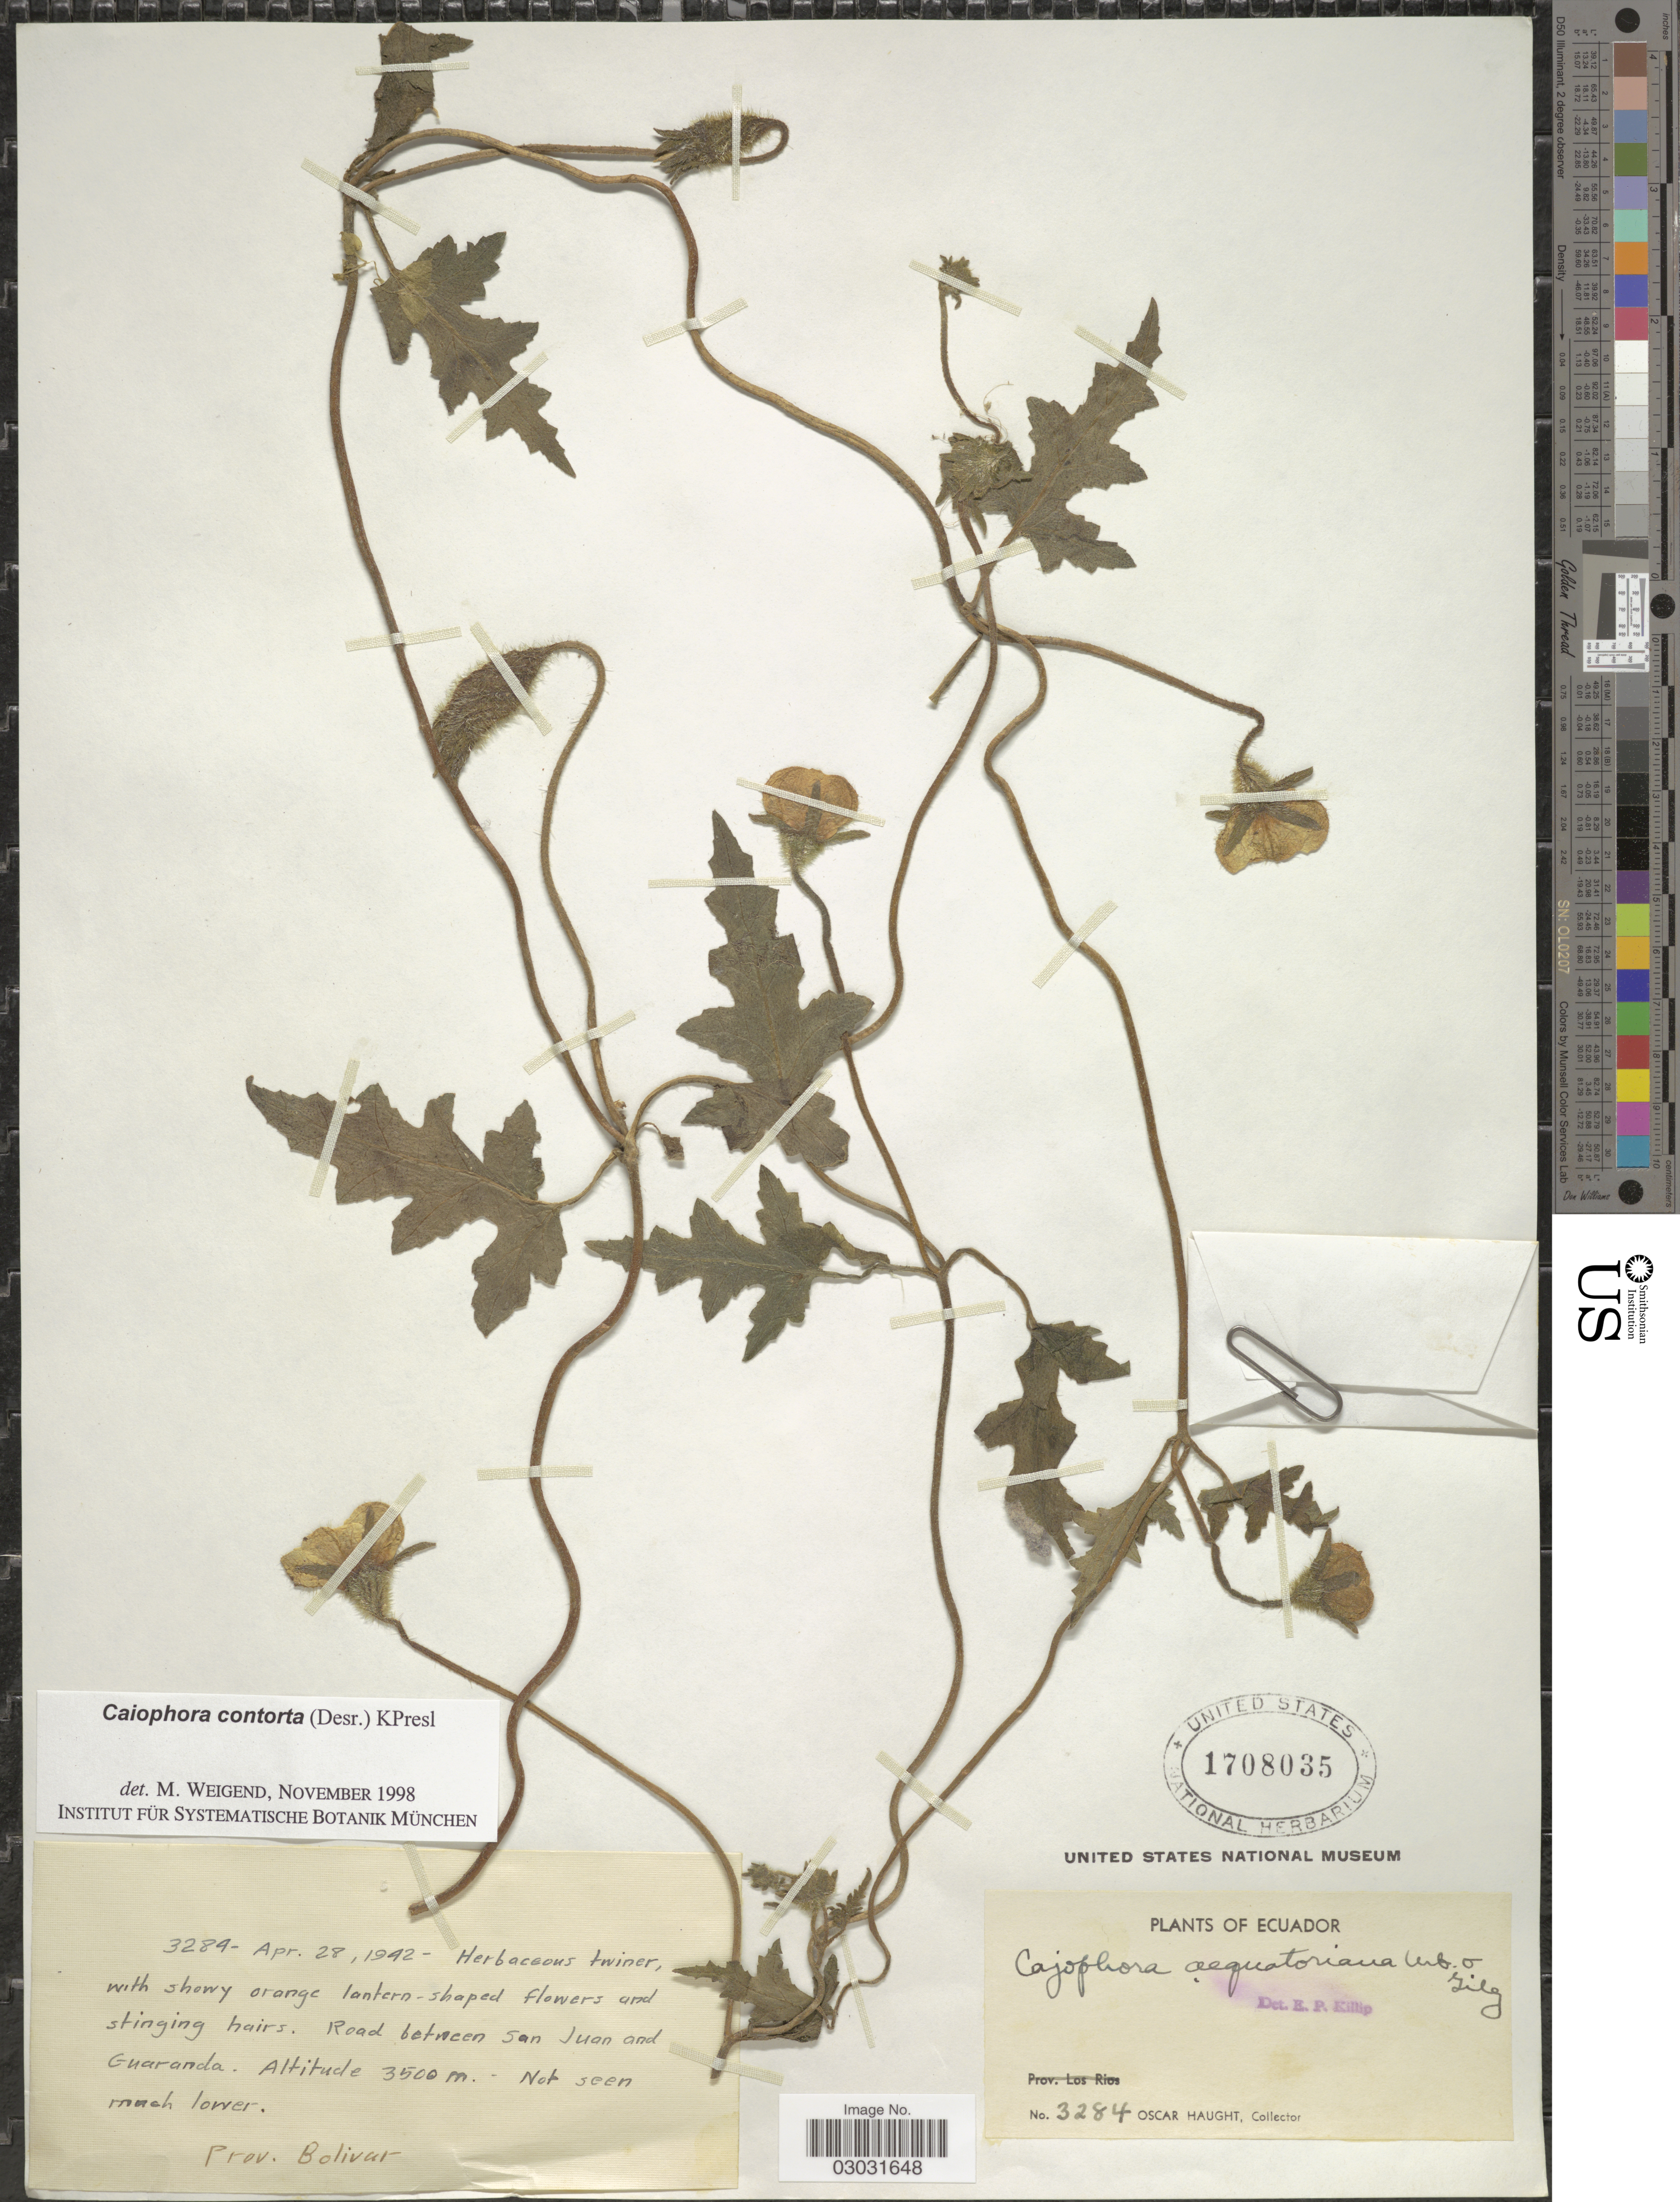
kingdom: Plantae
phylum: Tracheophyta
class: Magnoliopsida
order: Cornales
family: Loasaceae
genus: Caiophora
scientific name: Caiophora contorta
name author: (Desr.) C. Presl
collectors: O. L. Haught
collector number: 3284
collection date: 1942-04-28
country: Ecuador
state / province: Bolívar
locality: Road between San Juan and Guaranda. Prov. Bolivar.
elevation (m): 3500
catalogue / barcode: US 1708035